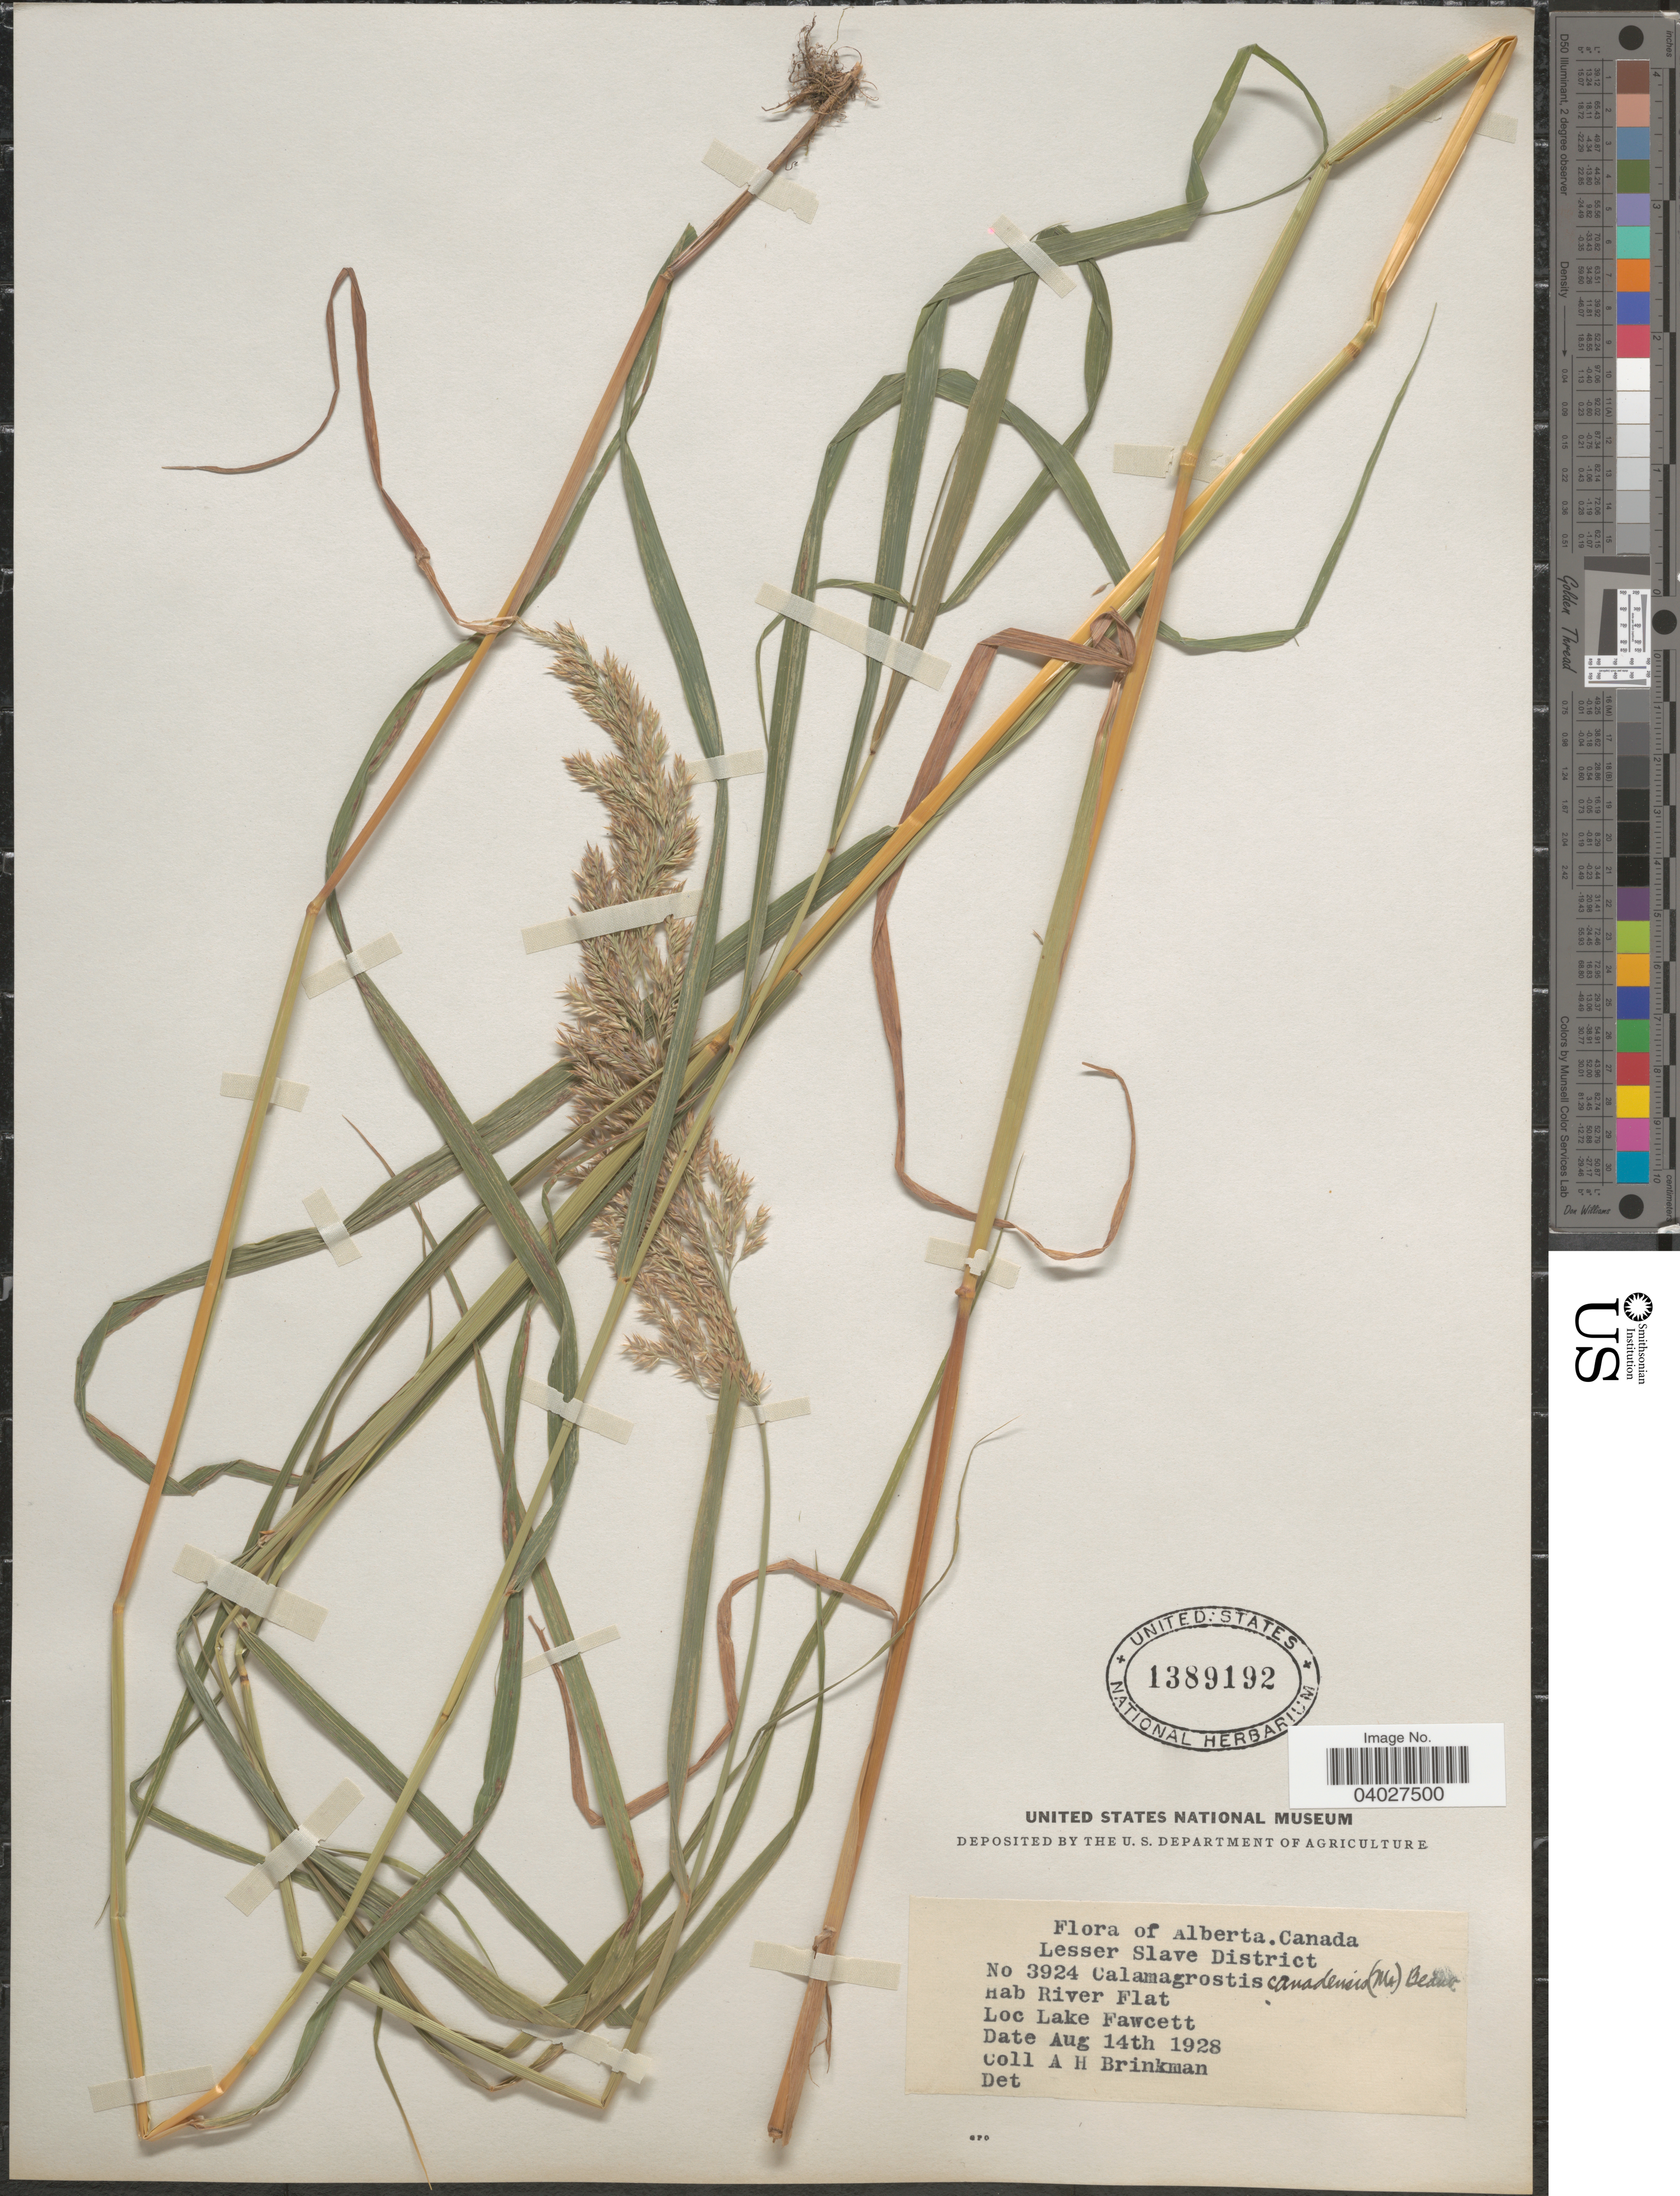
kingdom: Plantae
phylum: Tracheophyta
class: Liliopsida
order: Poales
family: Poaceae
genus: Calamagrostis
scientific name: Calamagrostis canadensis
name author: (Michx.) P. Beauv.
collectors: A. Brinkman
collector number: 3924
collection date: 1928-08-14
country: Canada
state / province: Alberta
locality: Lesser Slave District. River Flat. Lake Fawcett.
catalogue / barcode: US 1389192